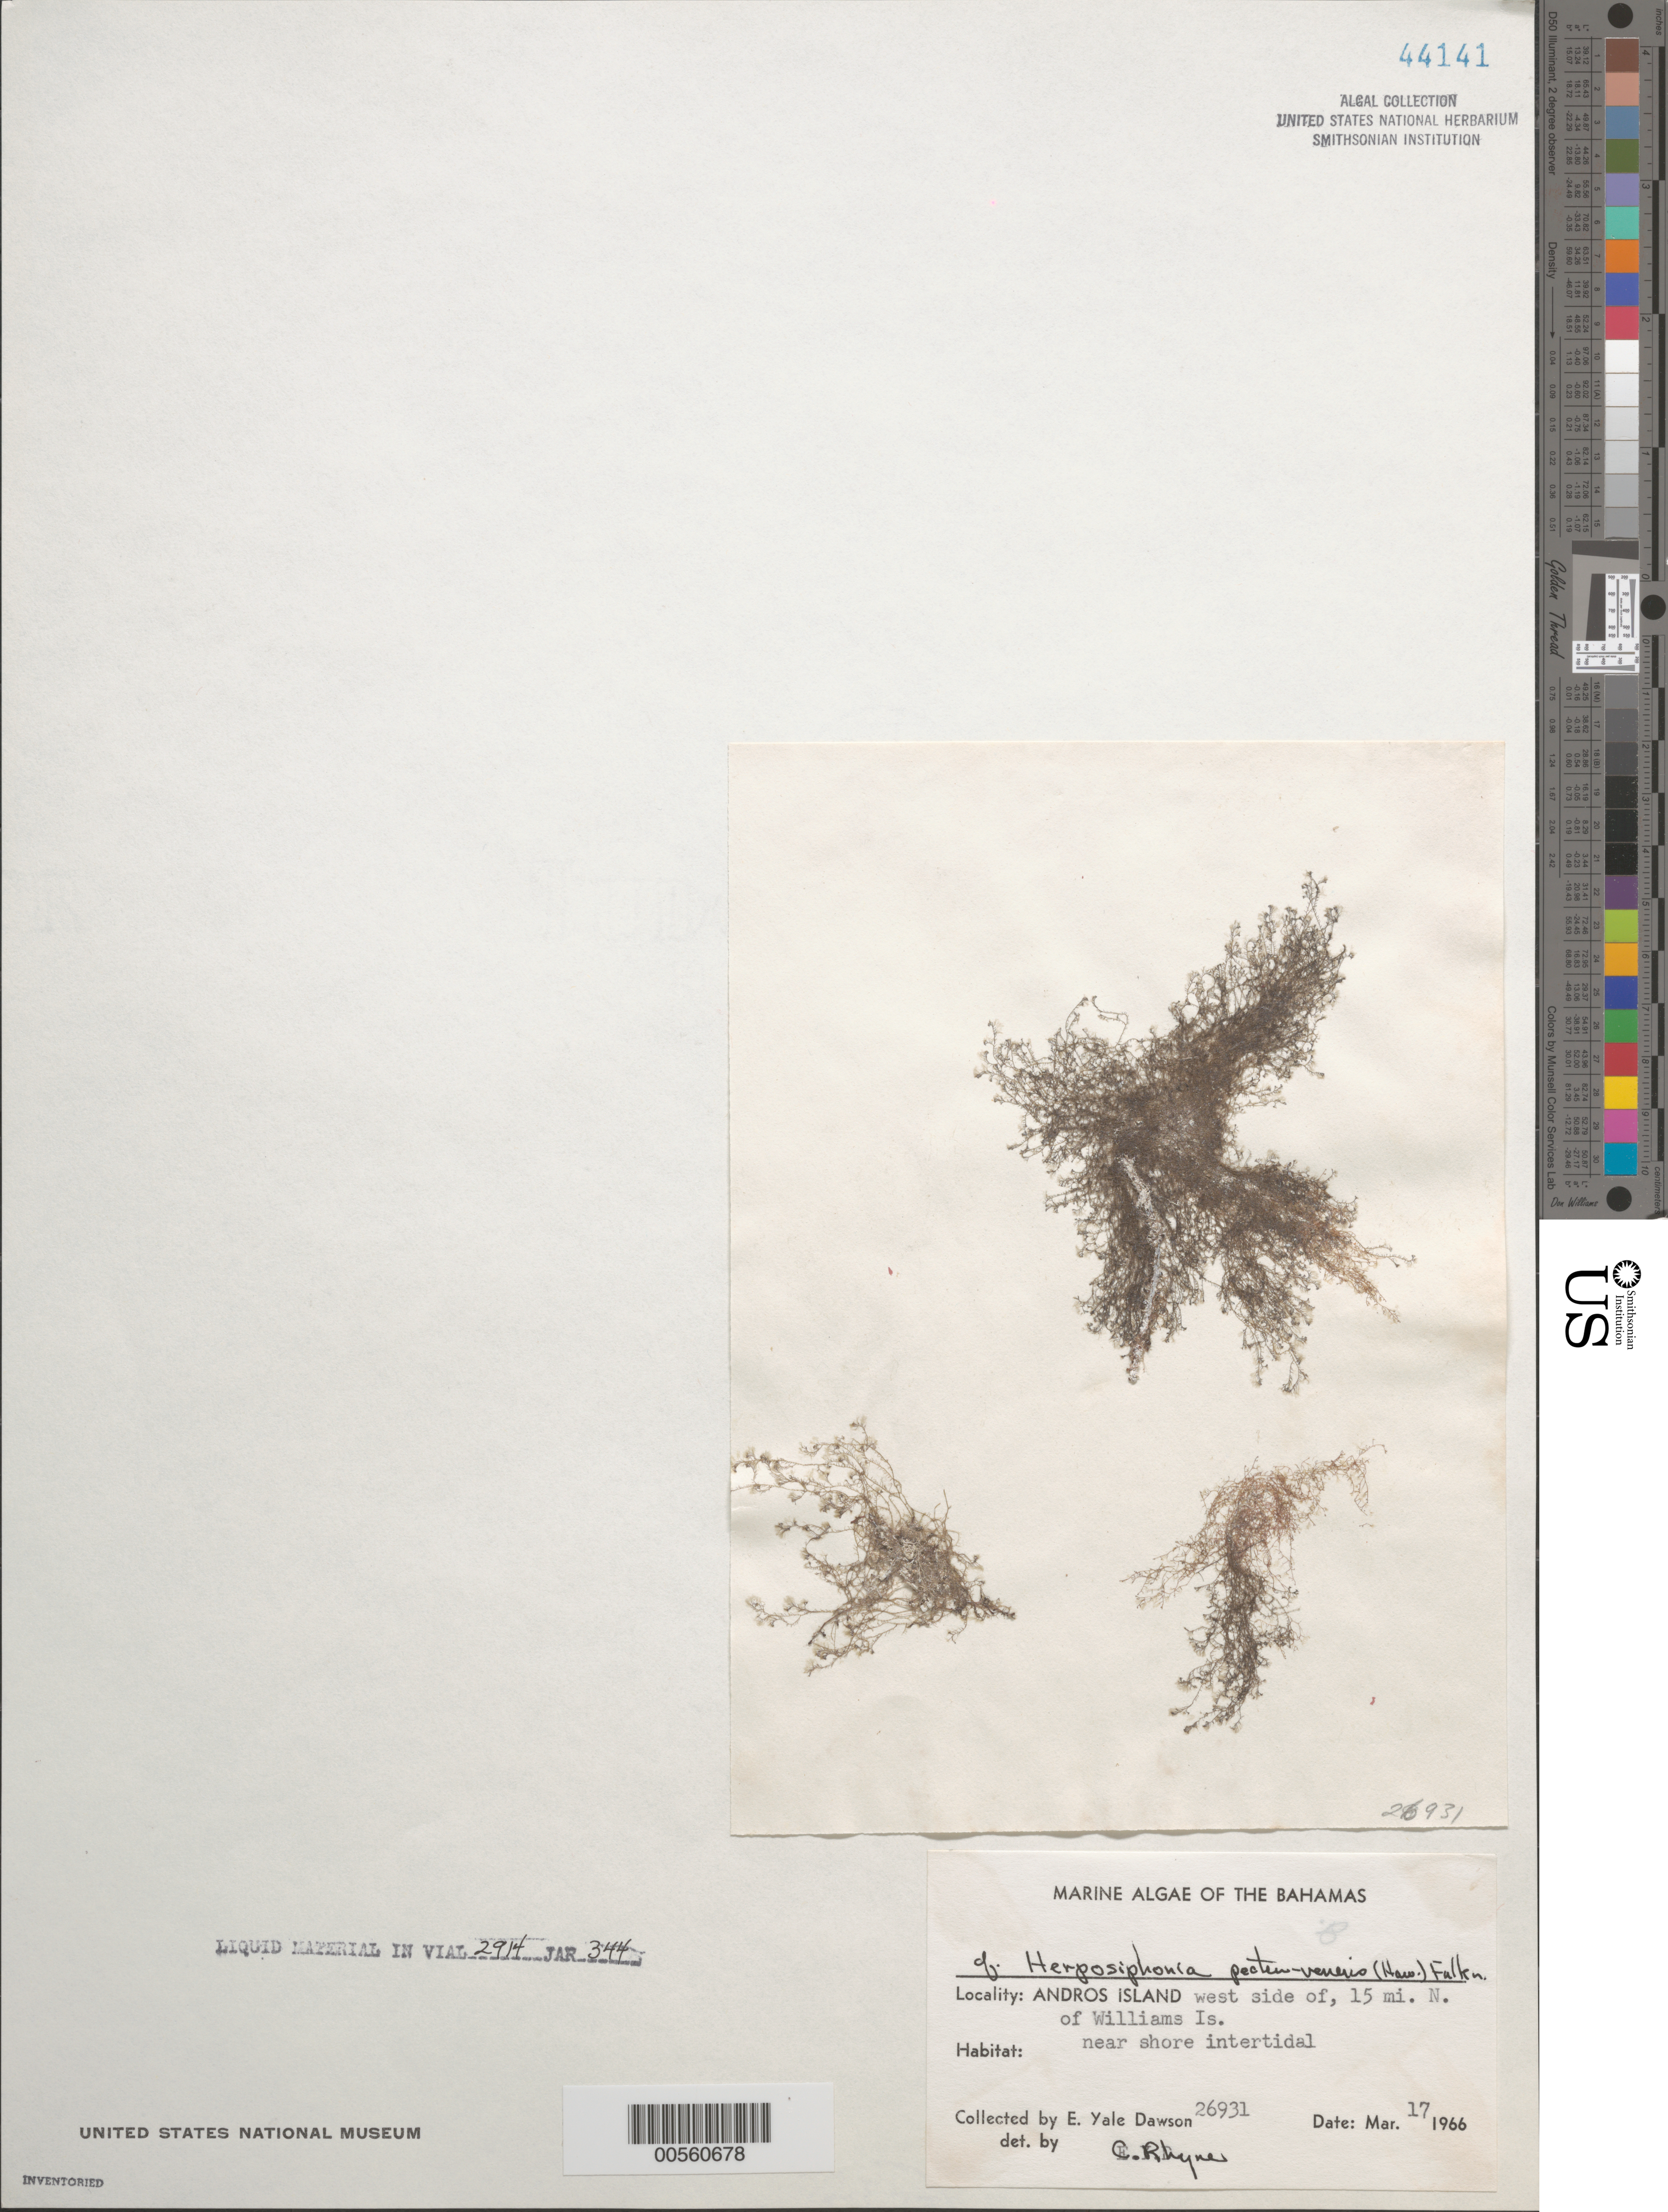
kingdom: Plantae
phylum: Rhodophyta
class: Florideophyceae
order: Ceramiales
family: Rhodomelaceae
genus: Herposiphonia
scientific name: Herposiphonia pecten-veneris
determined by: Rhyne, C. F.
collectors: E. Y. Dawson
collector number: EYD 26931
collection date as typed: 17 Mar 1966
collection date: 1966-03-17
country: Bahamas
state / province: Andros Island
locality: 15 miles north of williams island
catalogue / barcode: US 44141